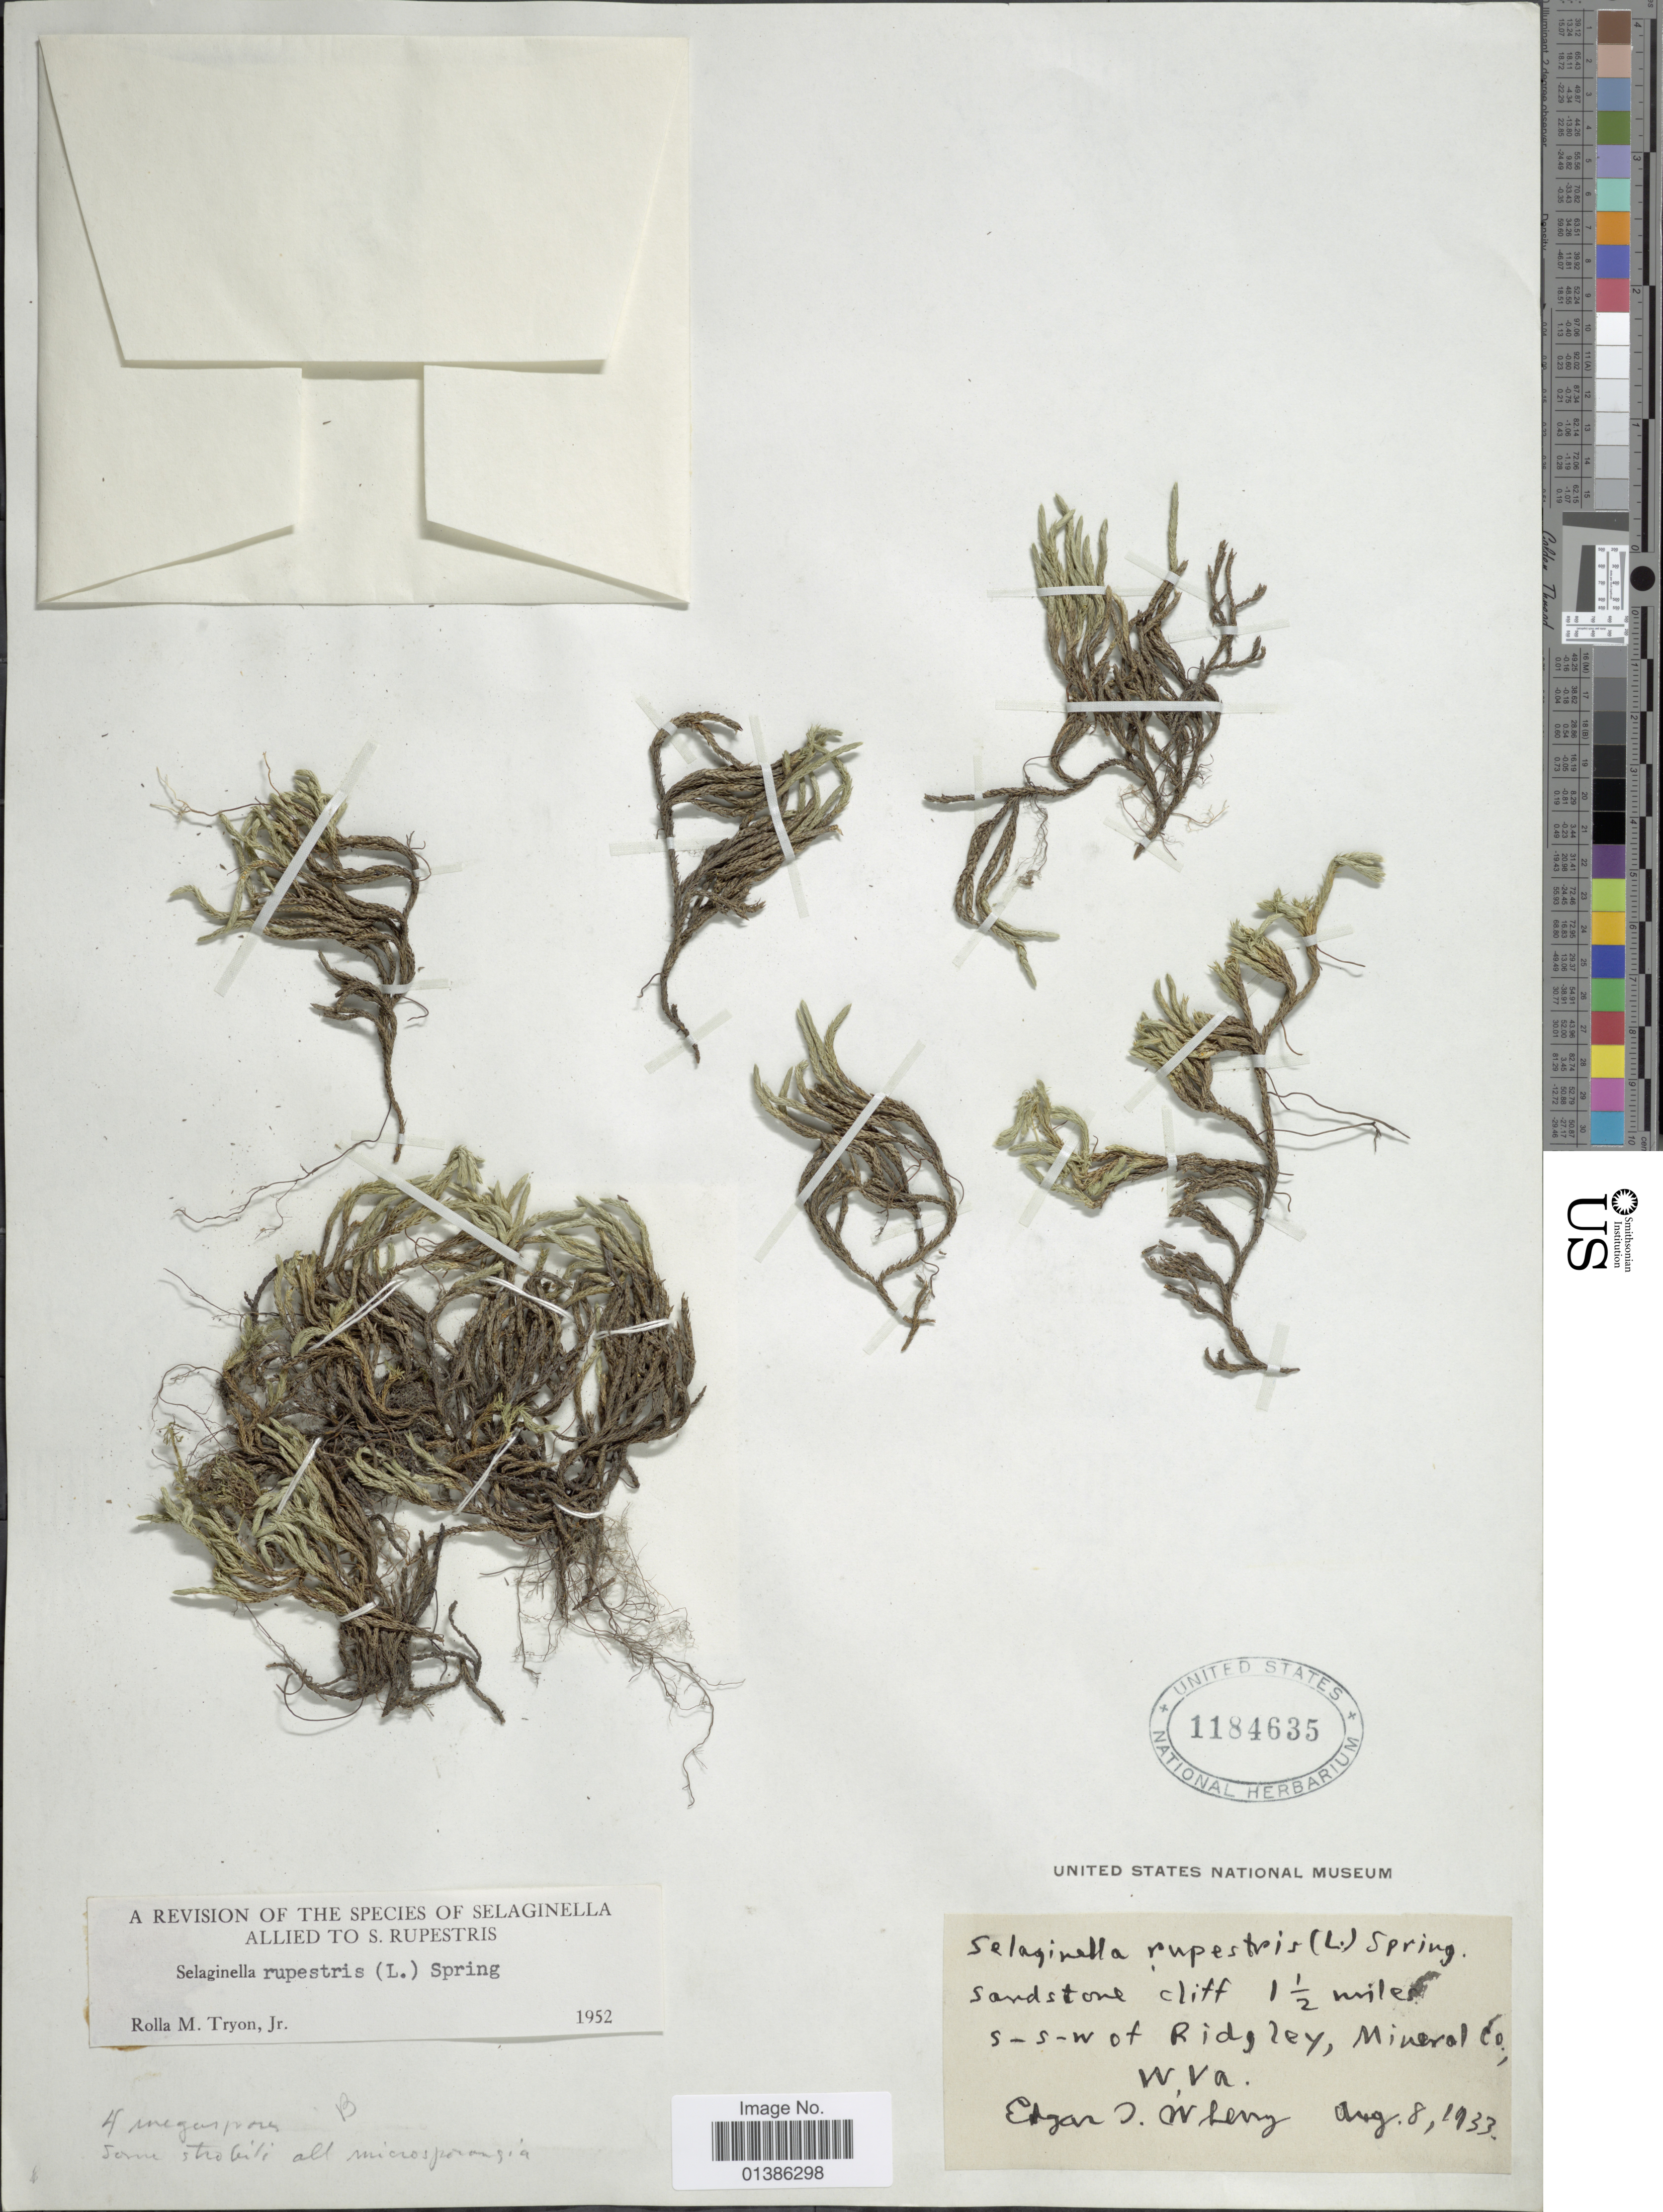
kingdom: Plantae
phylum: Tracheophyta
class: Lycopodiopsida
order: Selaginellales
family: Selaginellaceae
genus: Selaginella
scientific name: Selaginella rupestris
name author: (L.) Spring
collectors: E. Wherry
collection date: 1933-08-08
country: United States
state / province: West Virginia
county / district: Mineral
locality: Sandstone cliff 1½ miles SSW of Ridgley.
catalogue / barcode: US 1184635